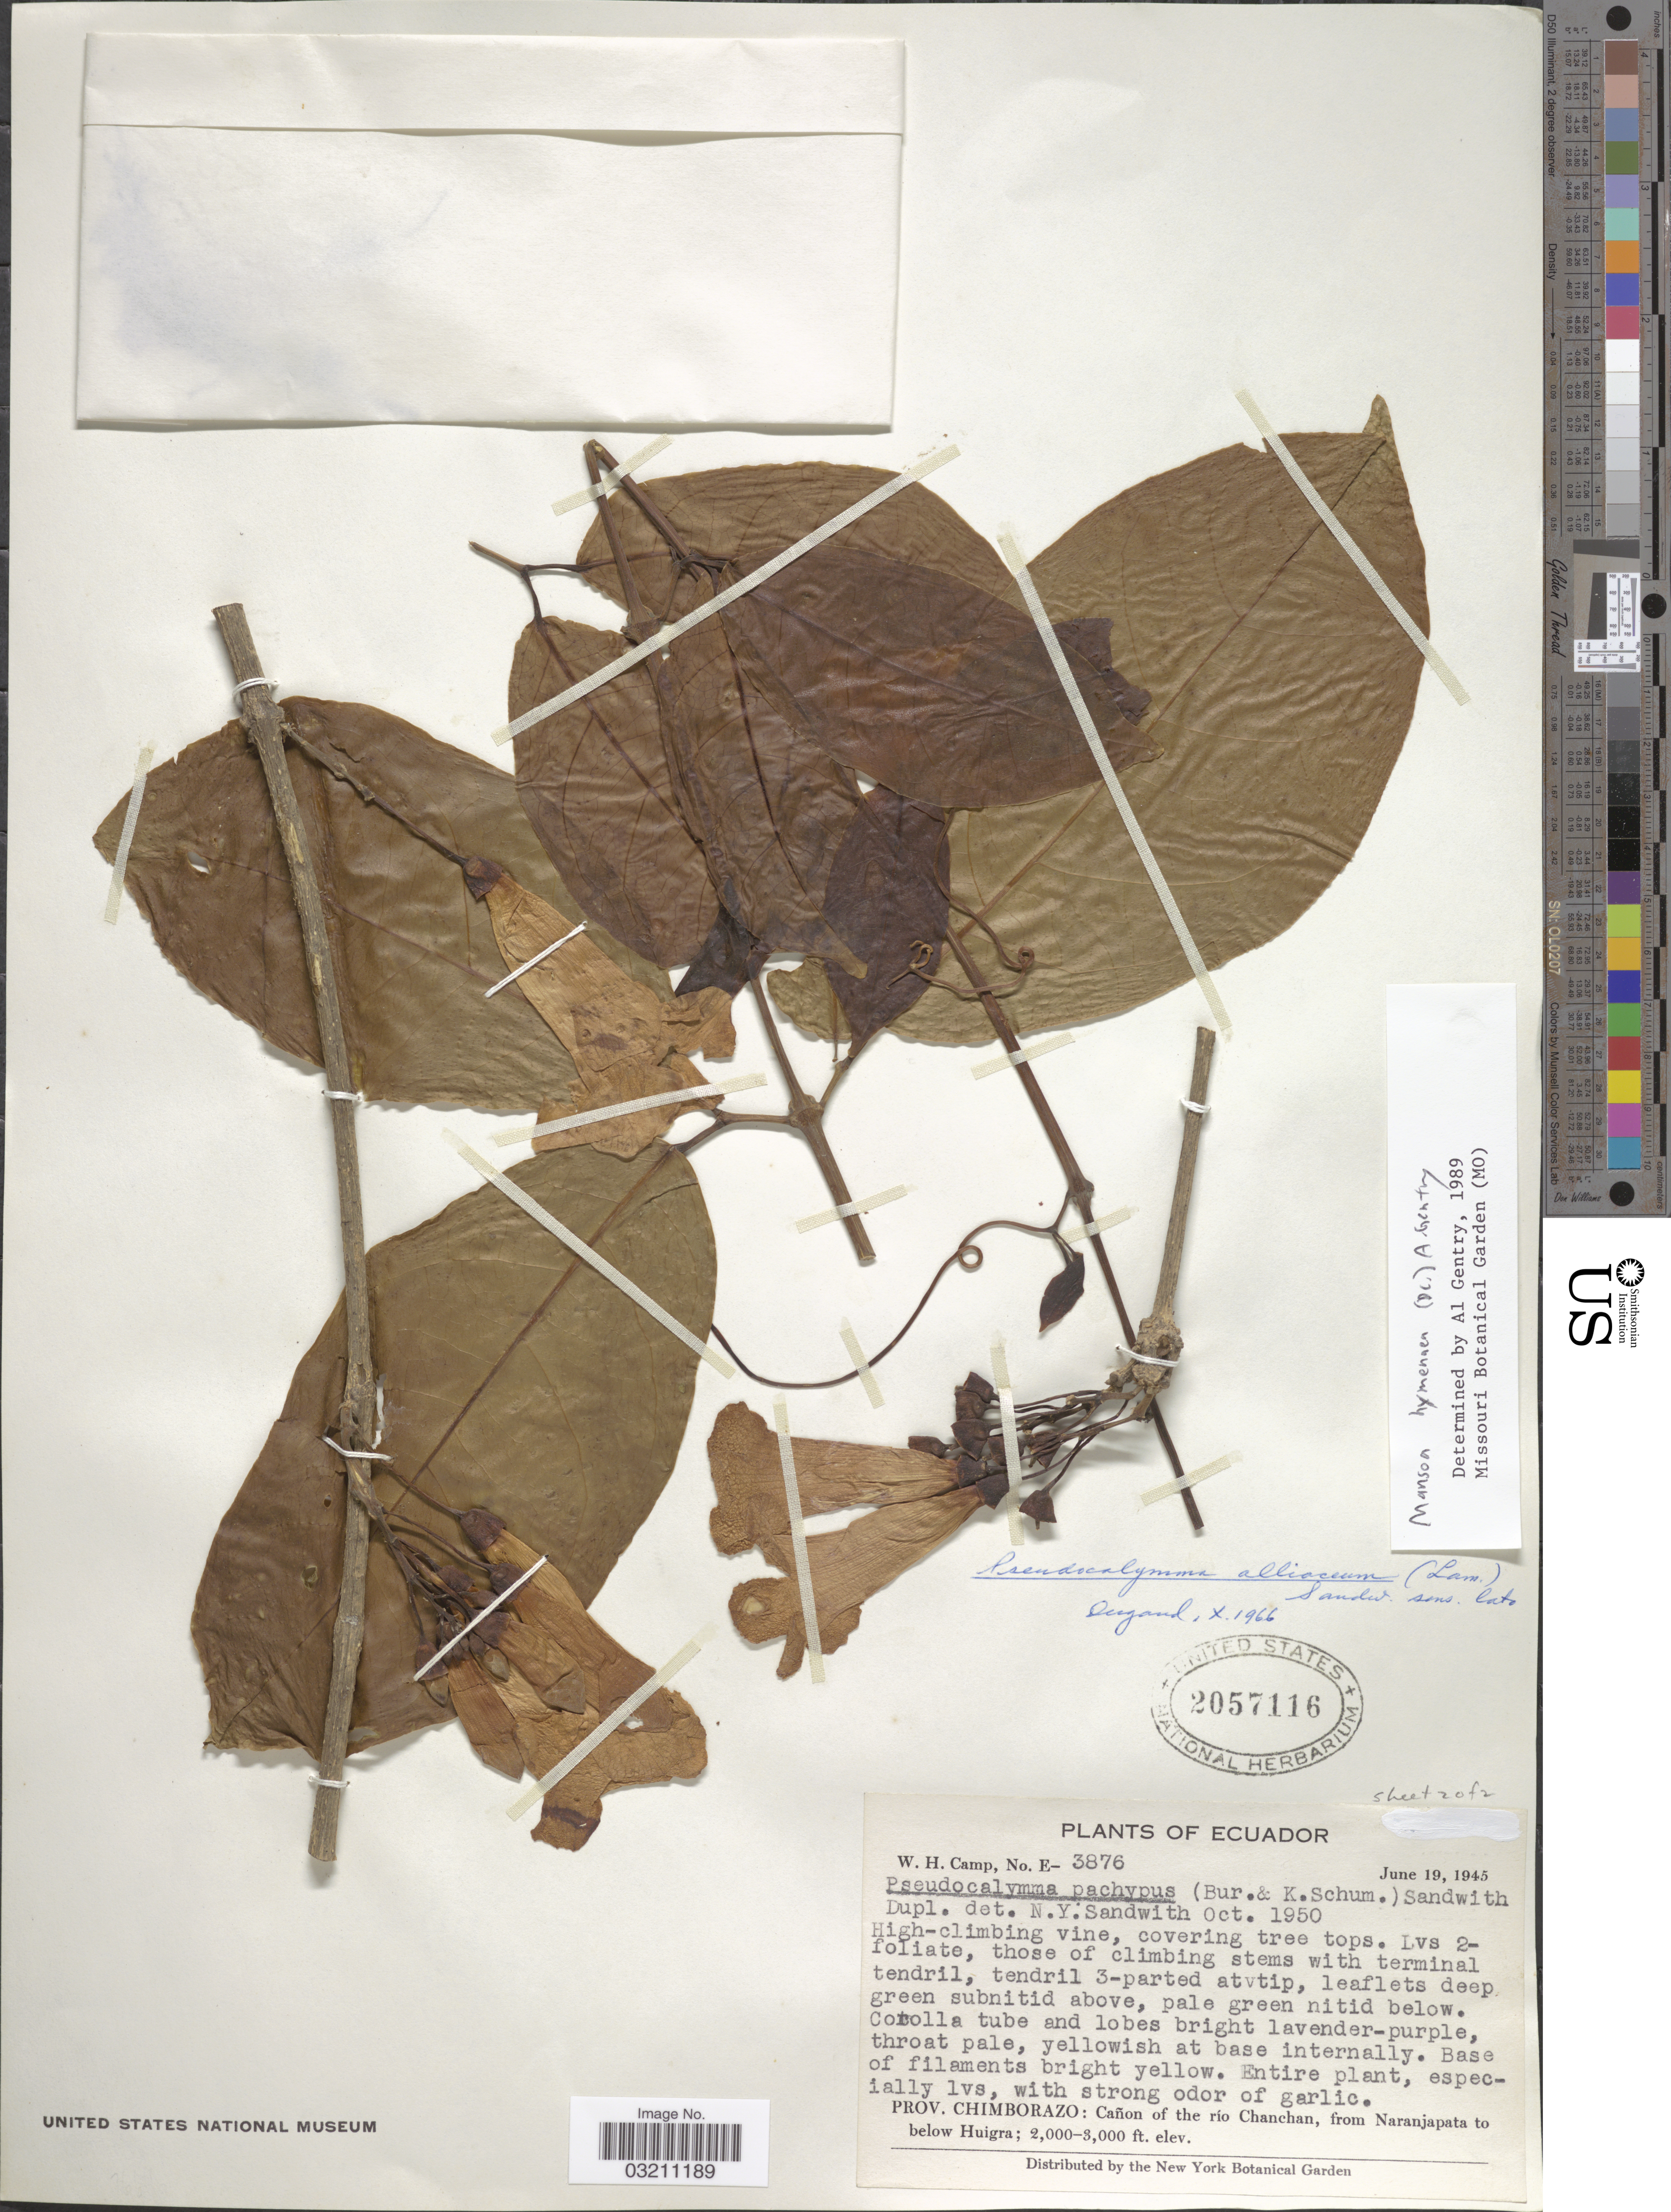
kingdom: Plantae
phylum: Tracheophyta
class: Magnoliopsida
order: Lamiales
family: Bignoniaceae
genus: Mansoa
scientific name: Mansoa hymenaea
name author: (DC.) A.H. Gentry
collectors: W. H. Camp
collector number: E-3876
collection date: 1945-06-19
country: Ecuador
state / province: Chimborazo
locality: Cañon of the río Chanchan, from Naranjapata to below Huigra.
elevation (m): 610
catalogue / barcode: US 2057116